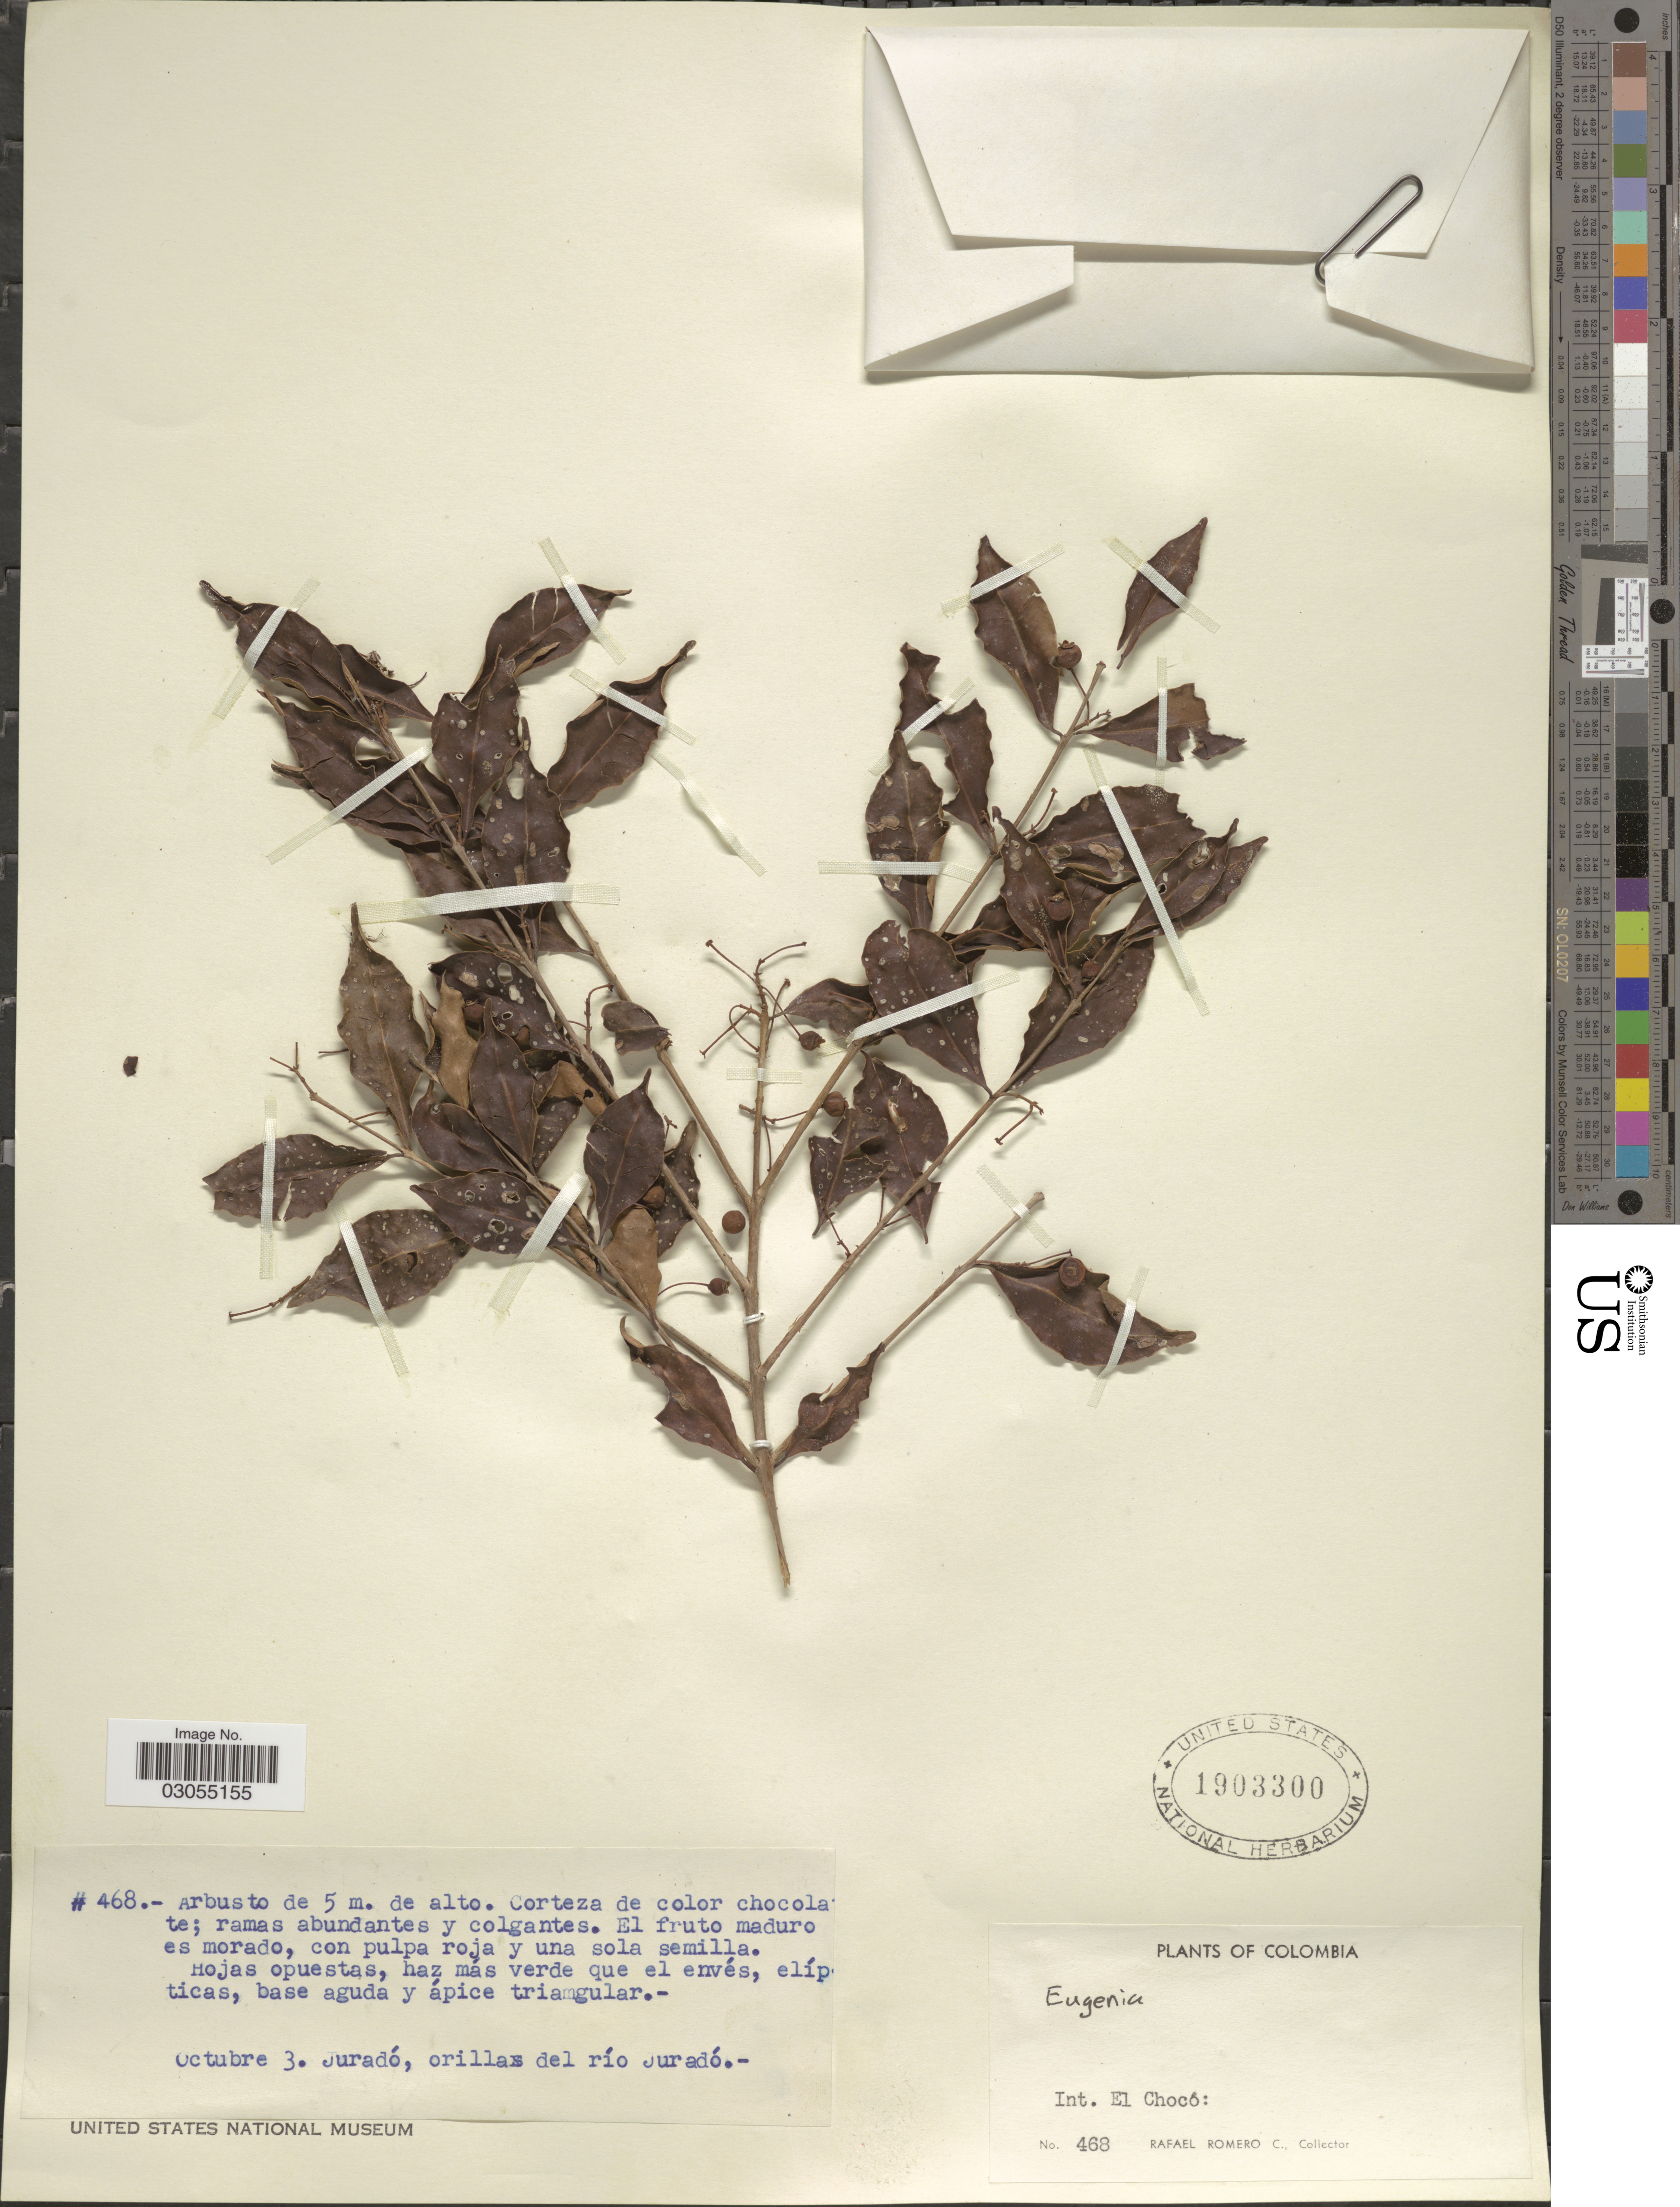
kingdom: Plantae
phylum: Tracheophyta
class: Magnoliopsida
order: Myrtales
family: Myrtaceae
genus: Eugenia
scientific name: Eugenia sp.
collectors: R. Romero Castañeda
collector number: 468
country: Colombia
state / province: Chocó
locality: Juradó, orilla del río Juradó. Int. El Chocó.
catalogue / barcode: US 1903300